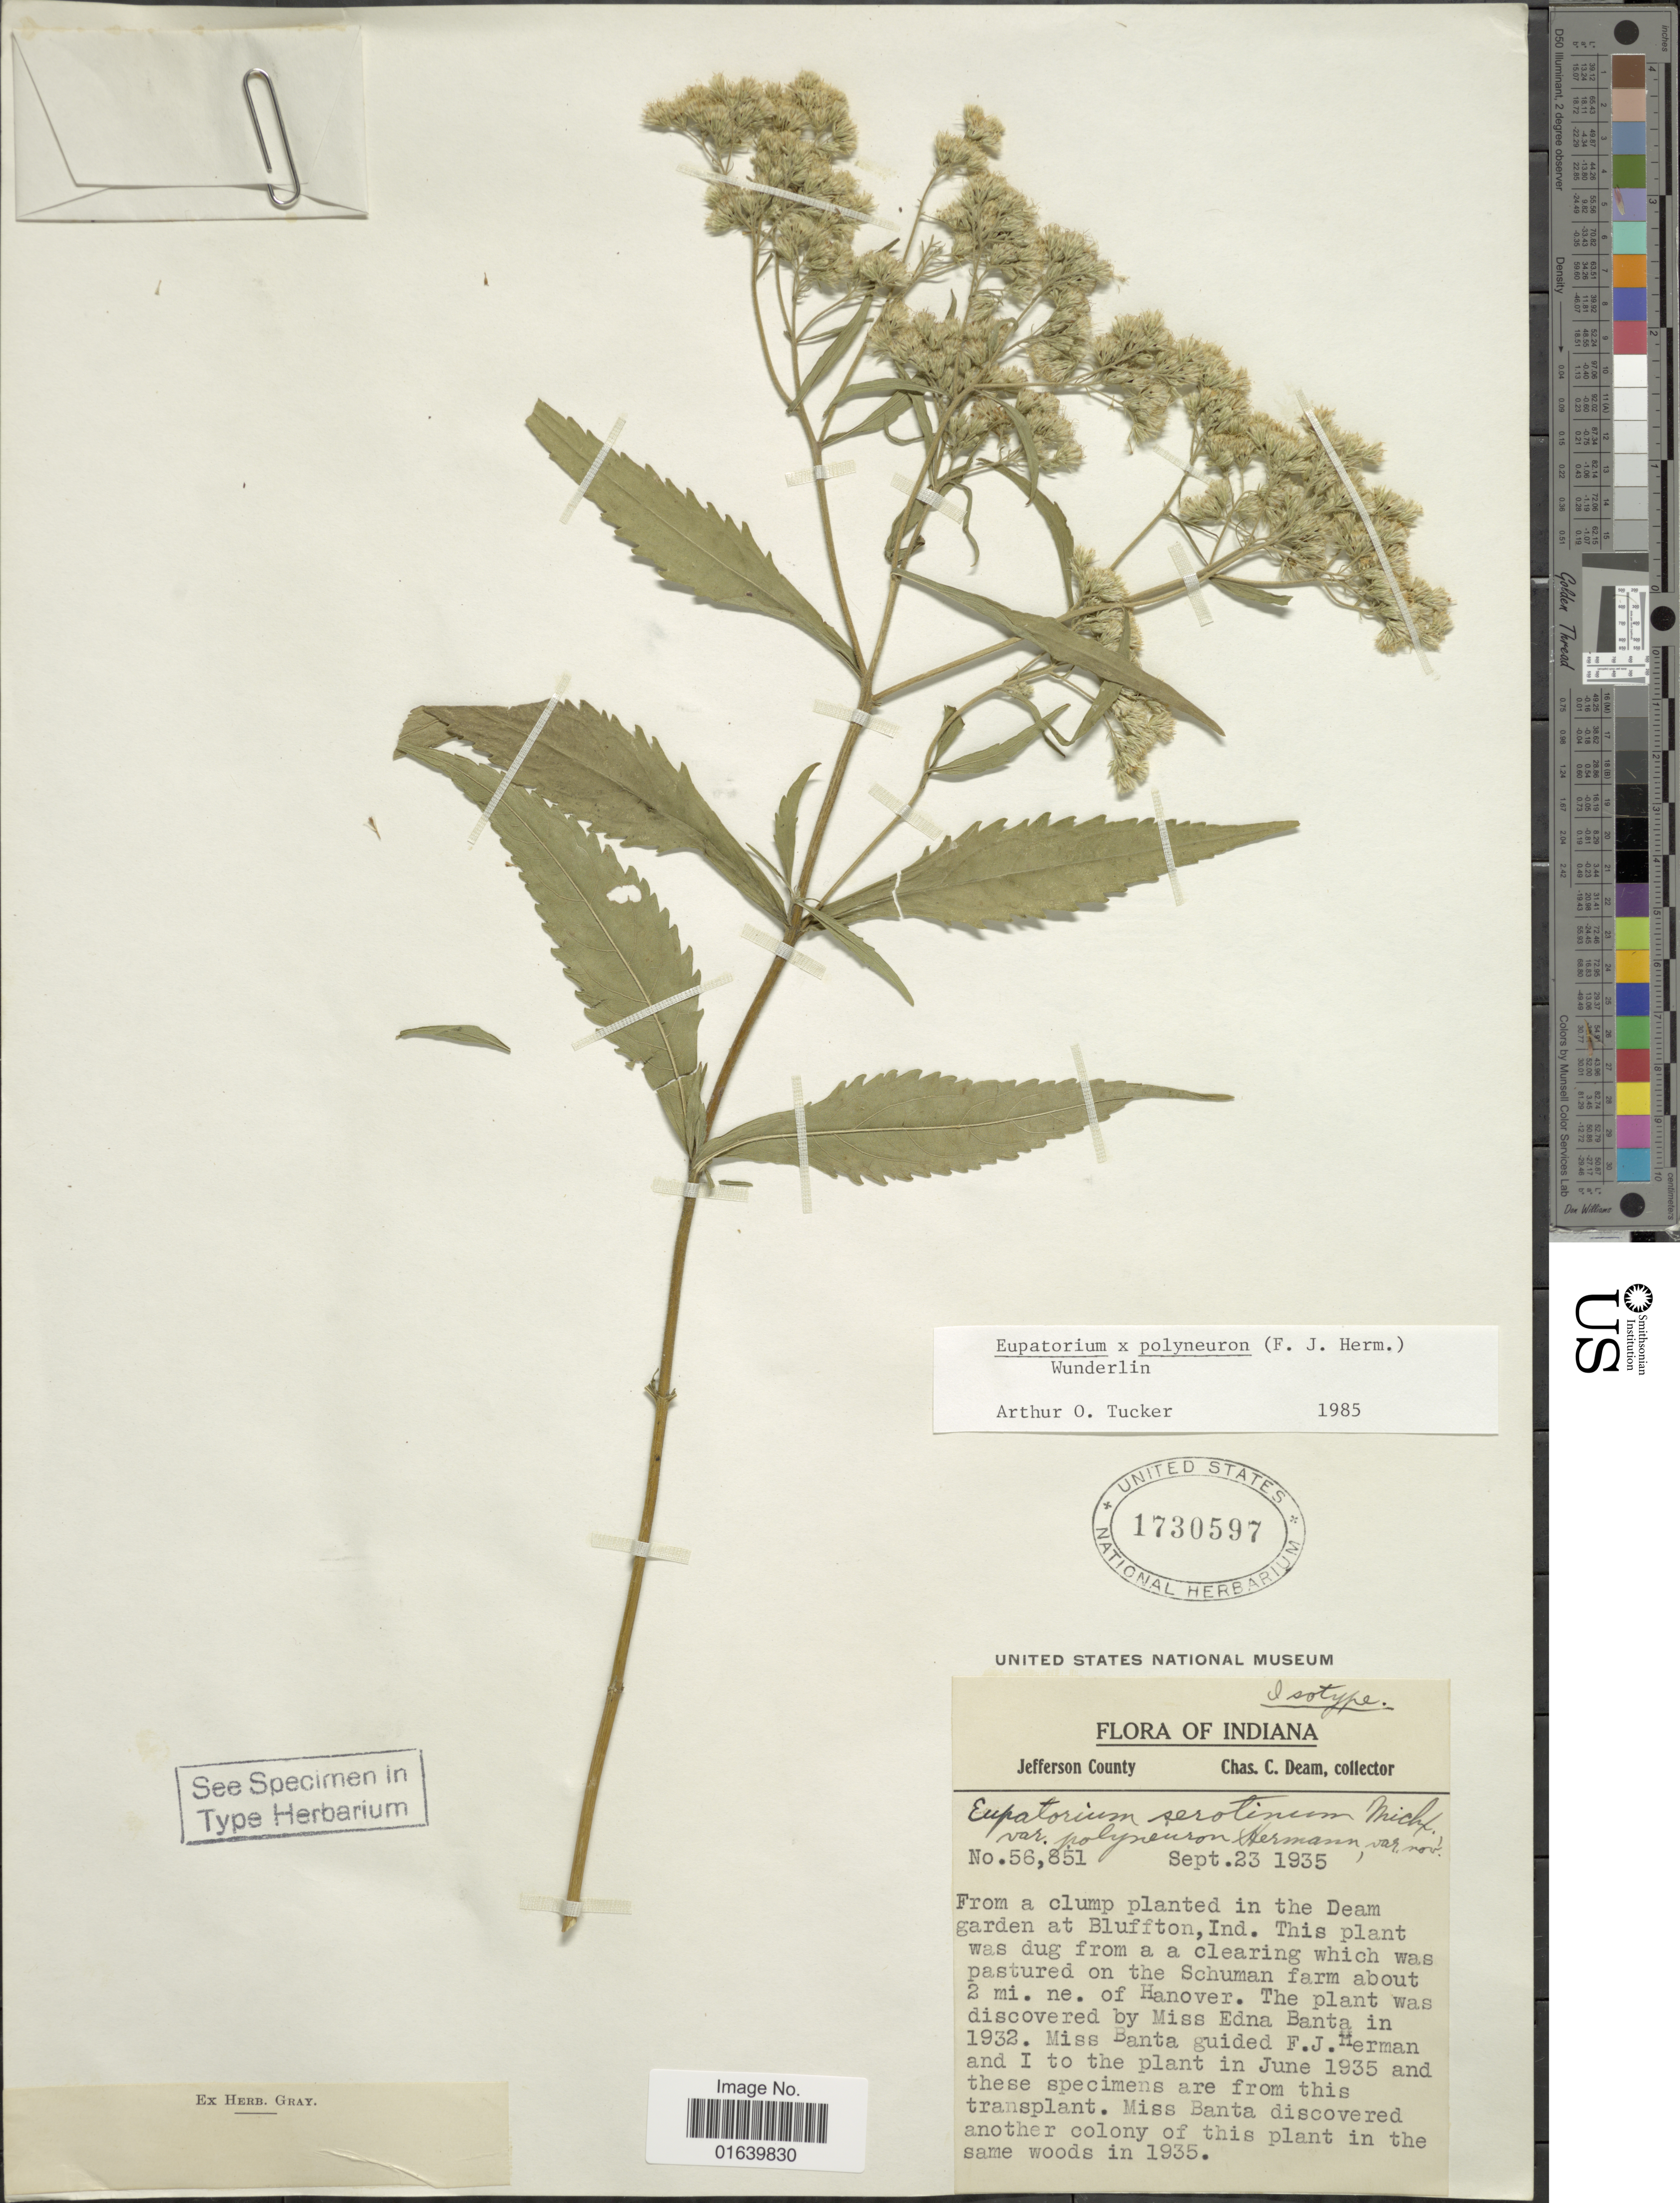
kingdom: Plantae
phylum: Tracheophyta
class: Magnoliopsida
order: Asterales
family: Asteraceae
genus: Eupatorium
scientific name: Eupatorium x polyneuron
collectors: C. C. Deam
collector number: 56851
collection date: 1935-09-23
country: United States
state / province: Indiana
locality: Indiana, Jefferson County, about 2 miles. ne. of Hanover.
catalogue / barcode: US 1730597